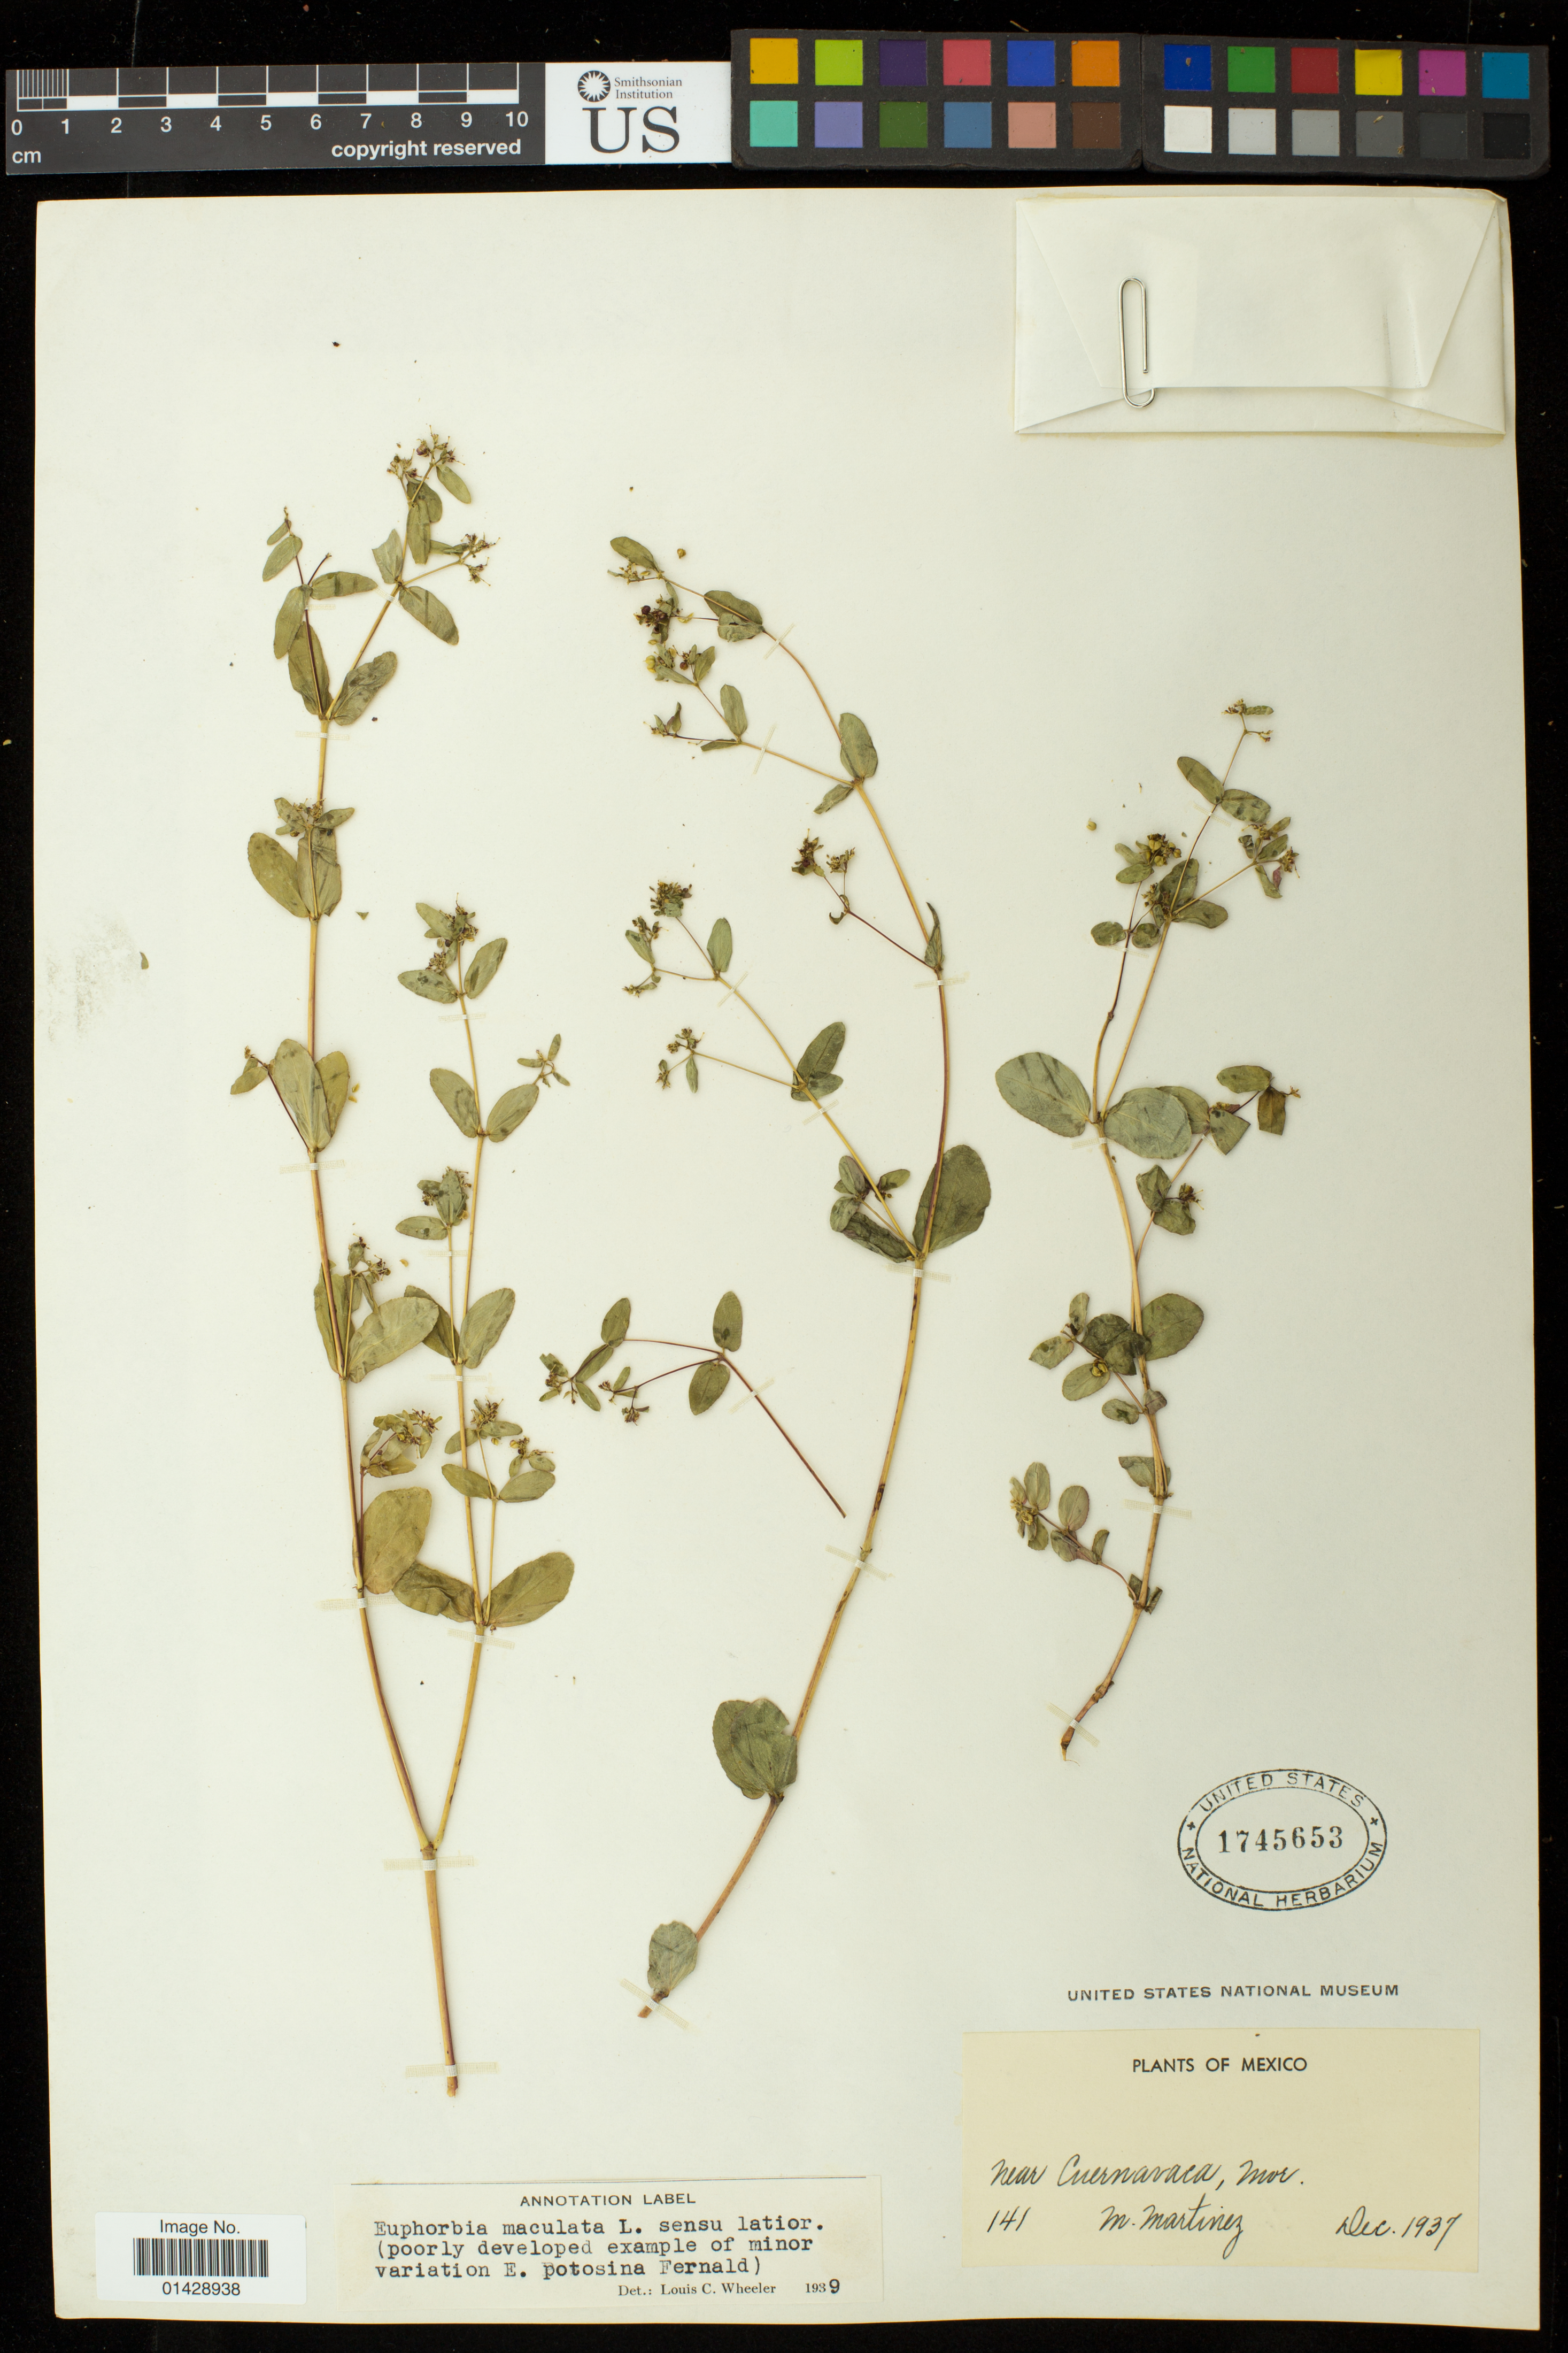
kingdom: Plantae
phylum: Tracheophyta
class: Magnoliopsida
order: Malpighiales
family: Euphorbiaceae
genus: Euphorbia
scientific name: Euphorbia hyssopifolia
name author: L.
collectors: M. Martinez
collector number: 141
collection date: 1937-12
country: Mexico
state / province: Morelos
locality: Near Cuernavaca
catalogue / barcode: US 1745653